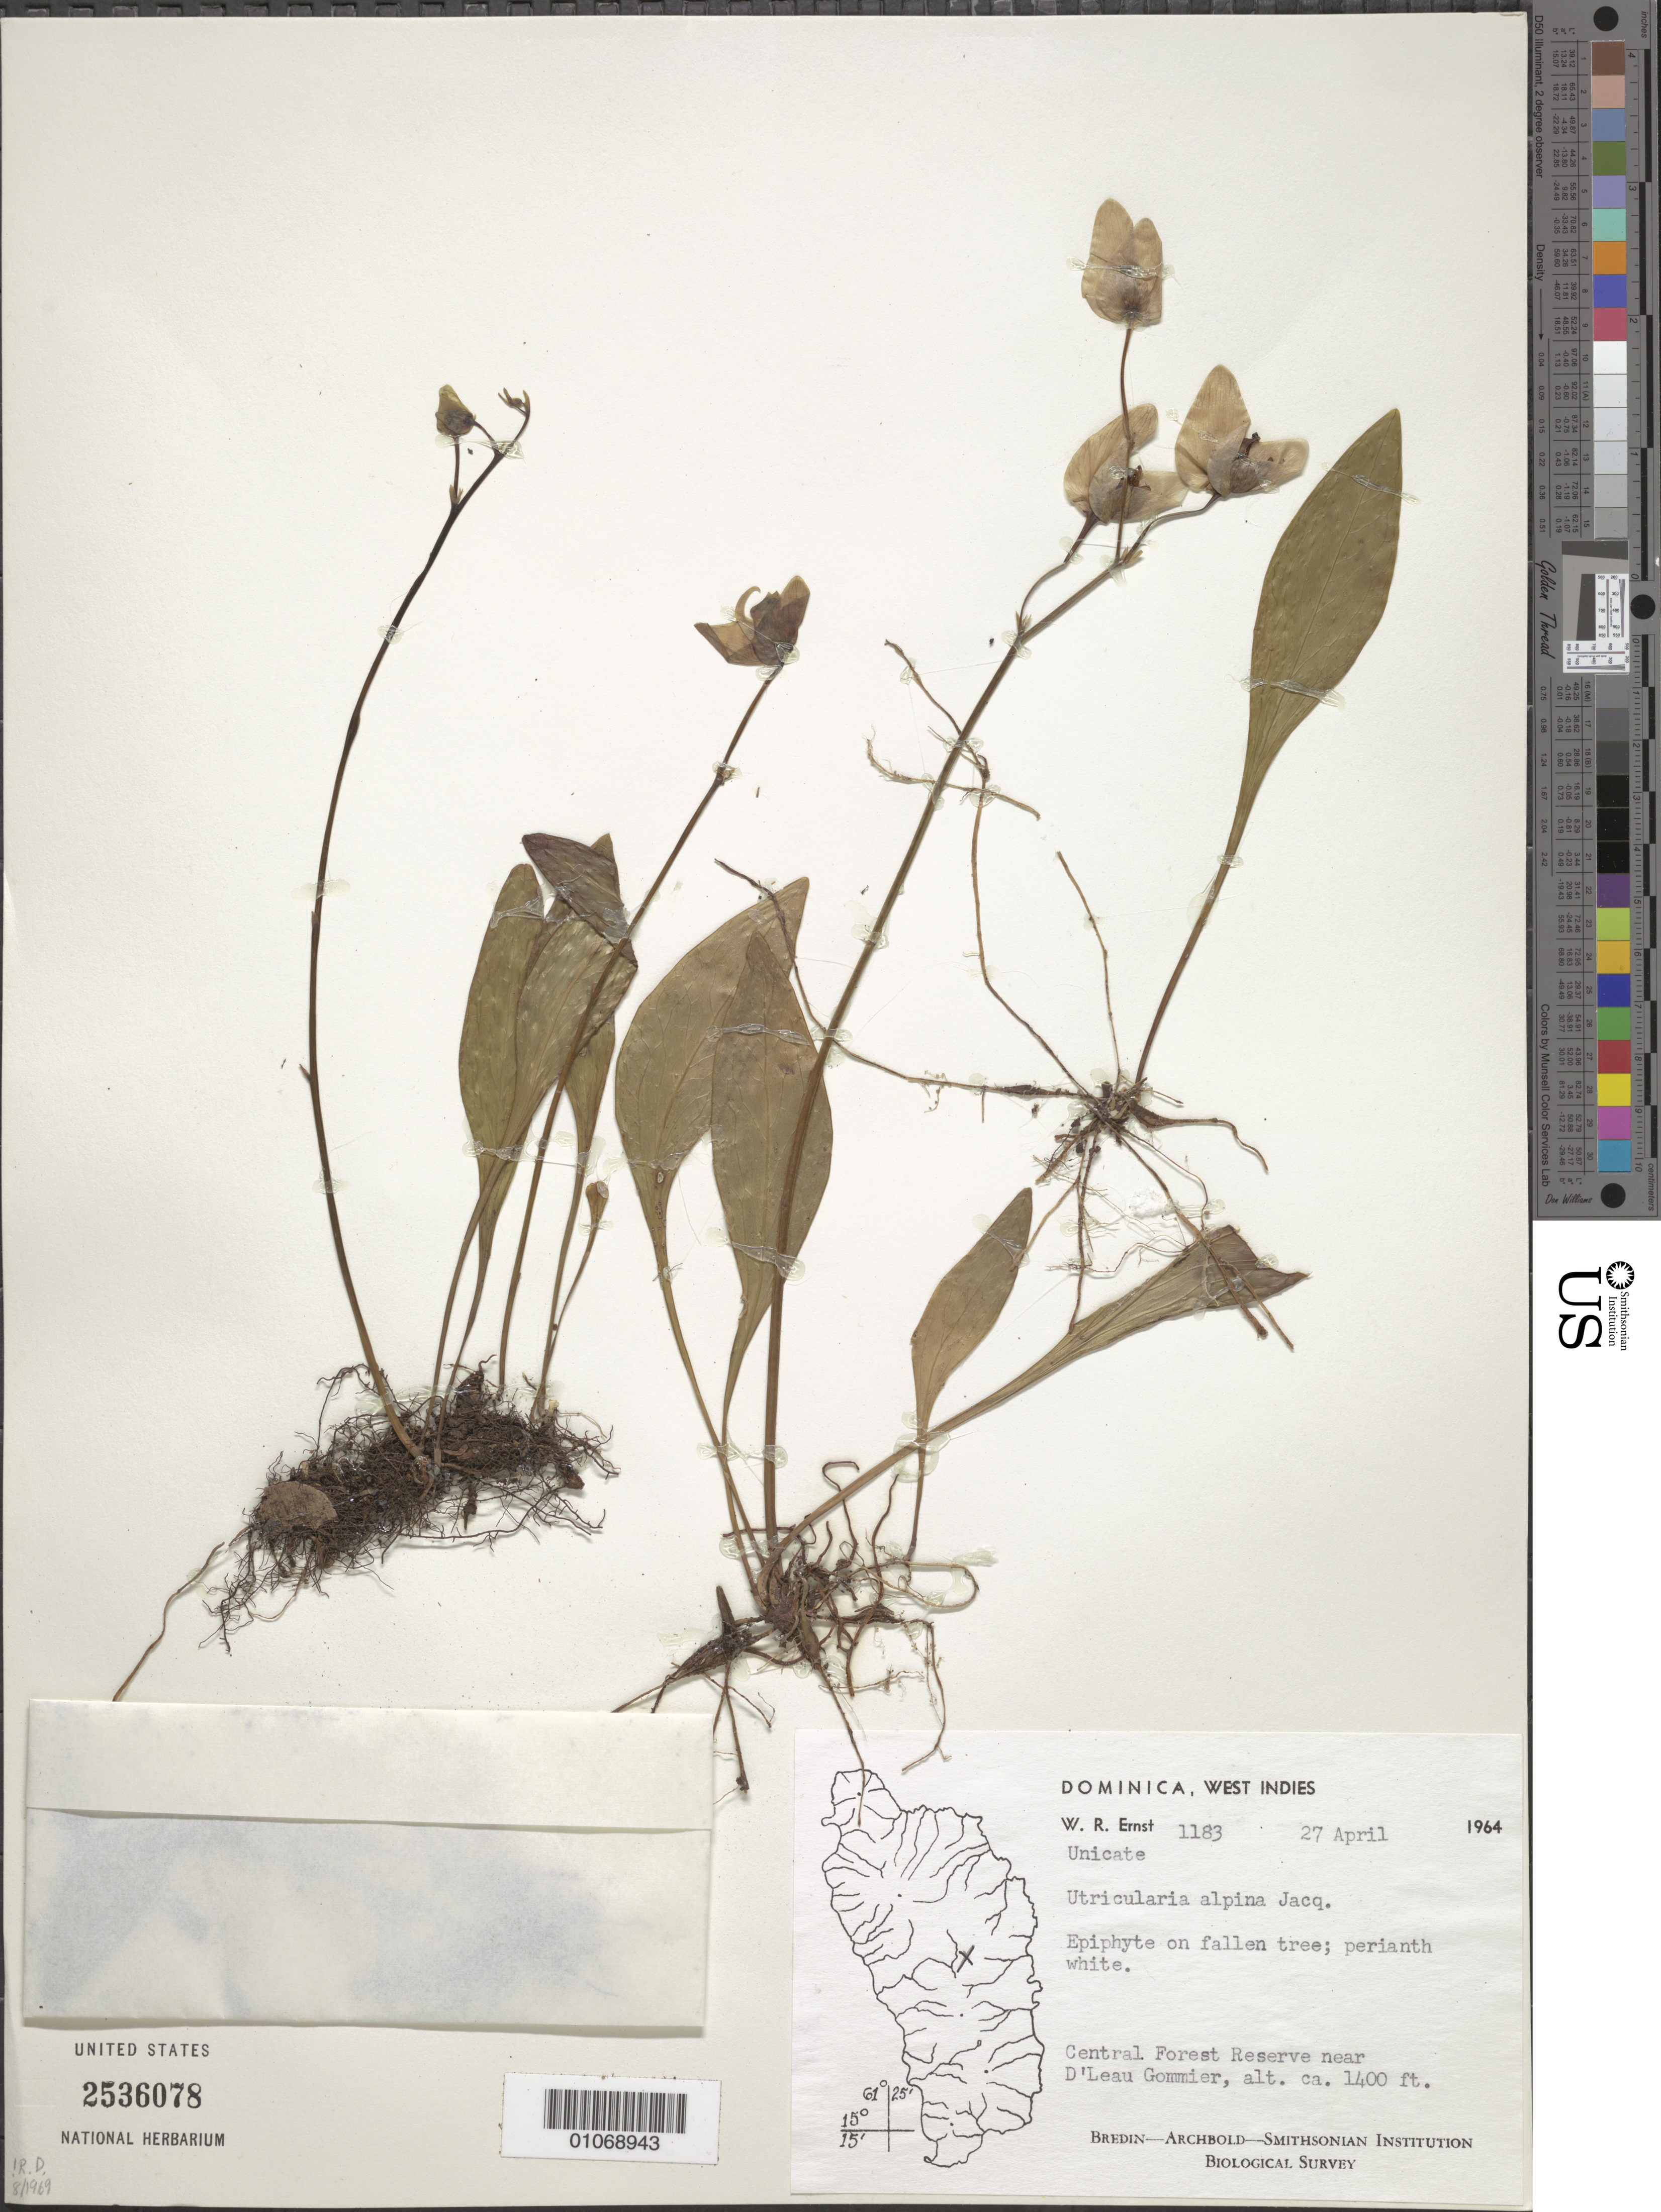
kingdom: Plantae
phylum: Tracheophyta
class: Magnoliopsida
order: Lamiales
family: Lentibulariaceae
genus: Utricularia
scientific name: Utricularia alpina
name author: Jacq.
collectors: W. R. Ernst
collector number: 1183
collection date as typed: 27 Apr 1964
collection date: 1964-04-27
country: Dominica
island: Dominica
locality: Central Forest Reserve near D'Leau Gommier.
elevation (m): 427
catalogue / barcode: US 2536078